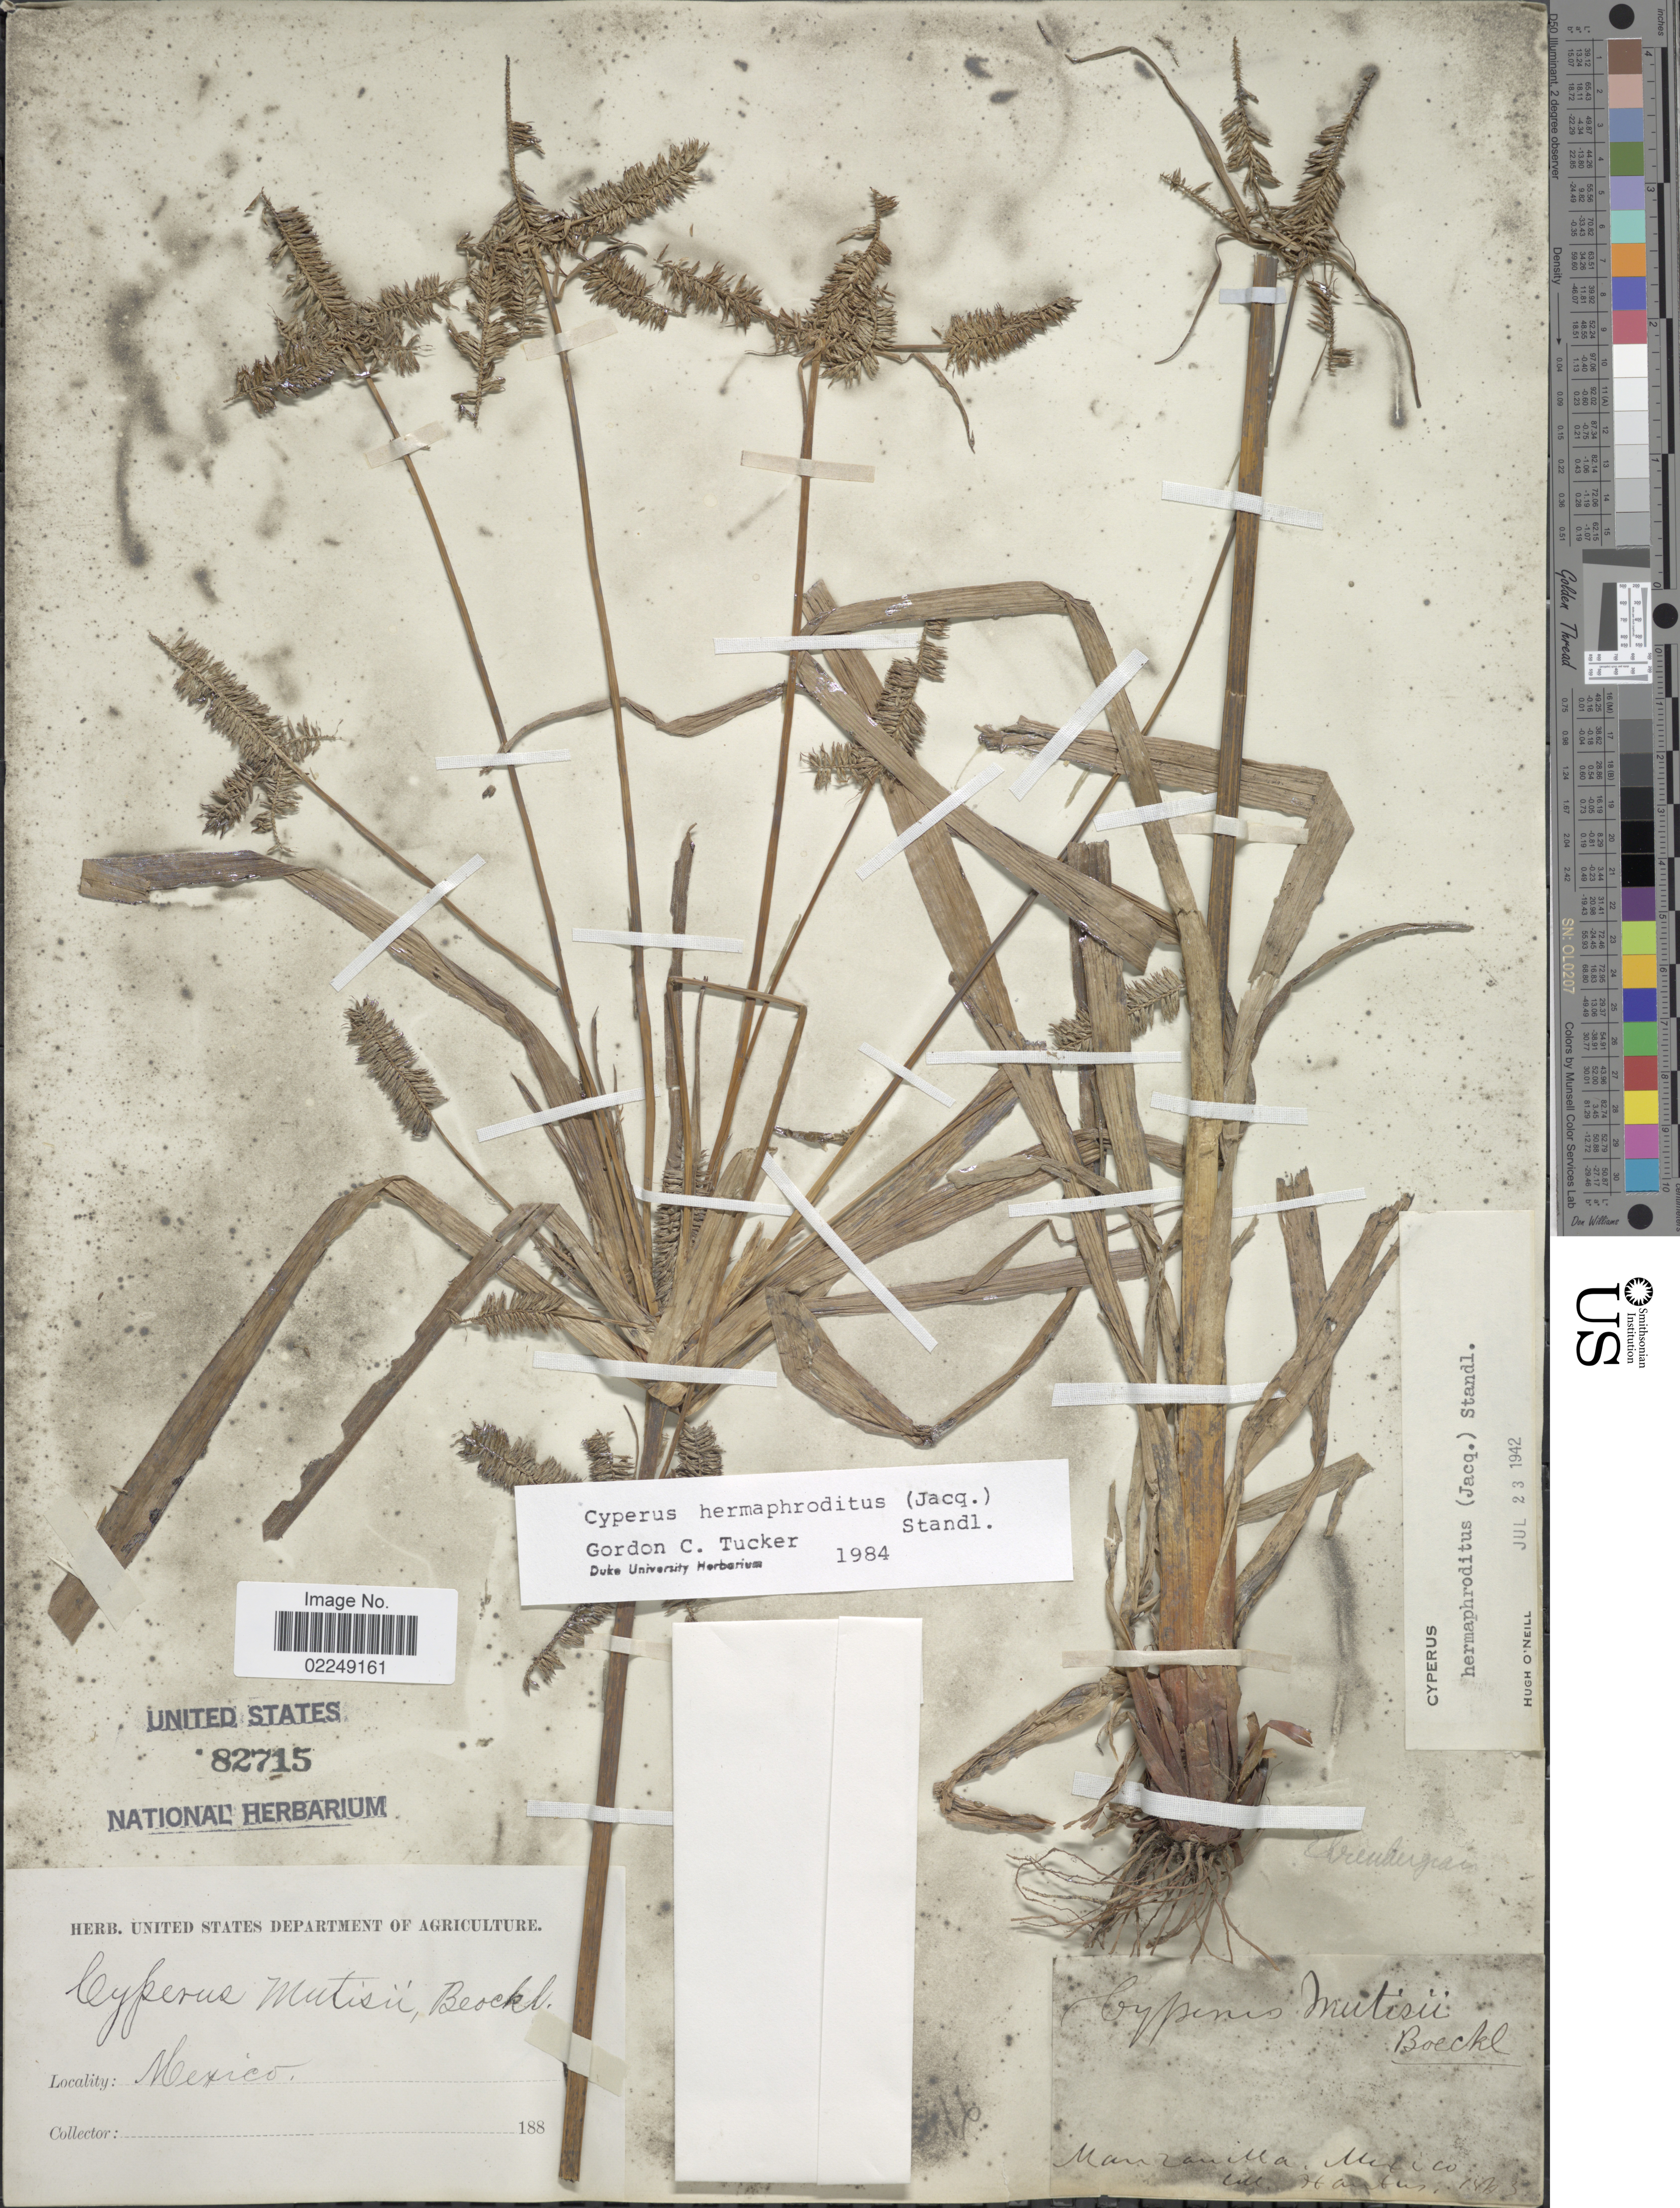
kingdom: Plantae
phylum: Tracheophyta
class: Liliopsida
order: Poales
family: Cyperaceae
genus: Cyperus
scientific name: Cyperus hermaphroditus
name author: (Jacq.) Standl.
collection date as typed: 188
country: Mexico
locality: Manzanilla, Mexico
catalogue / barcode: US 82715